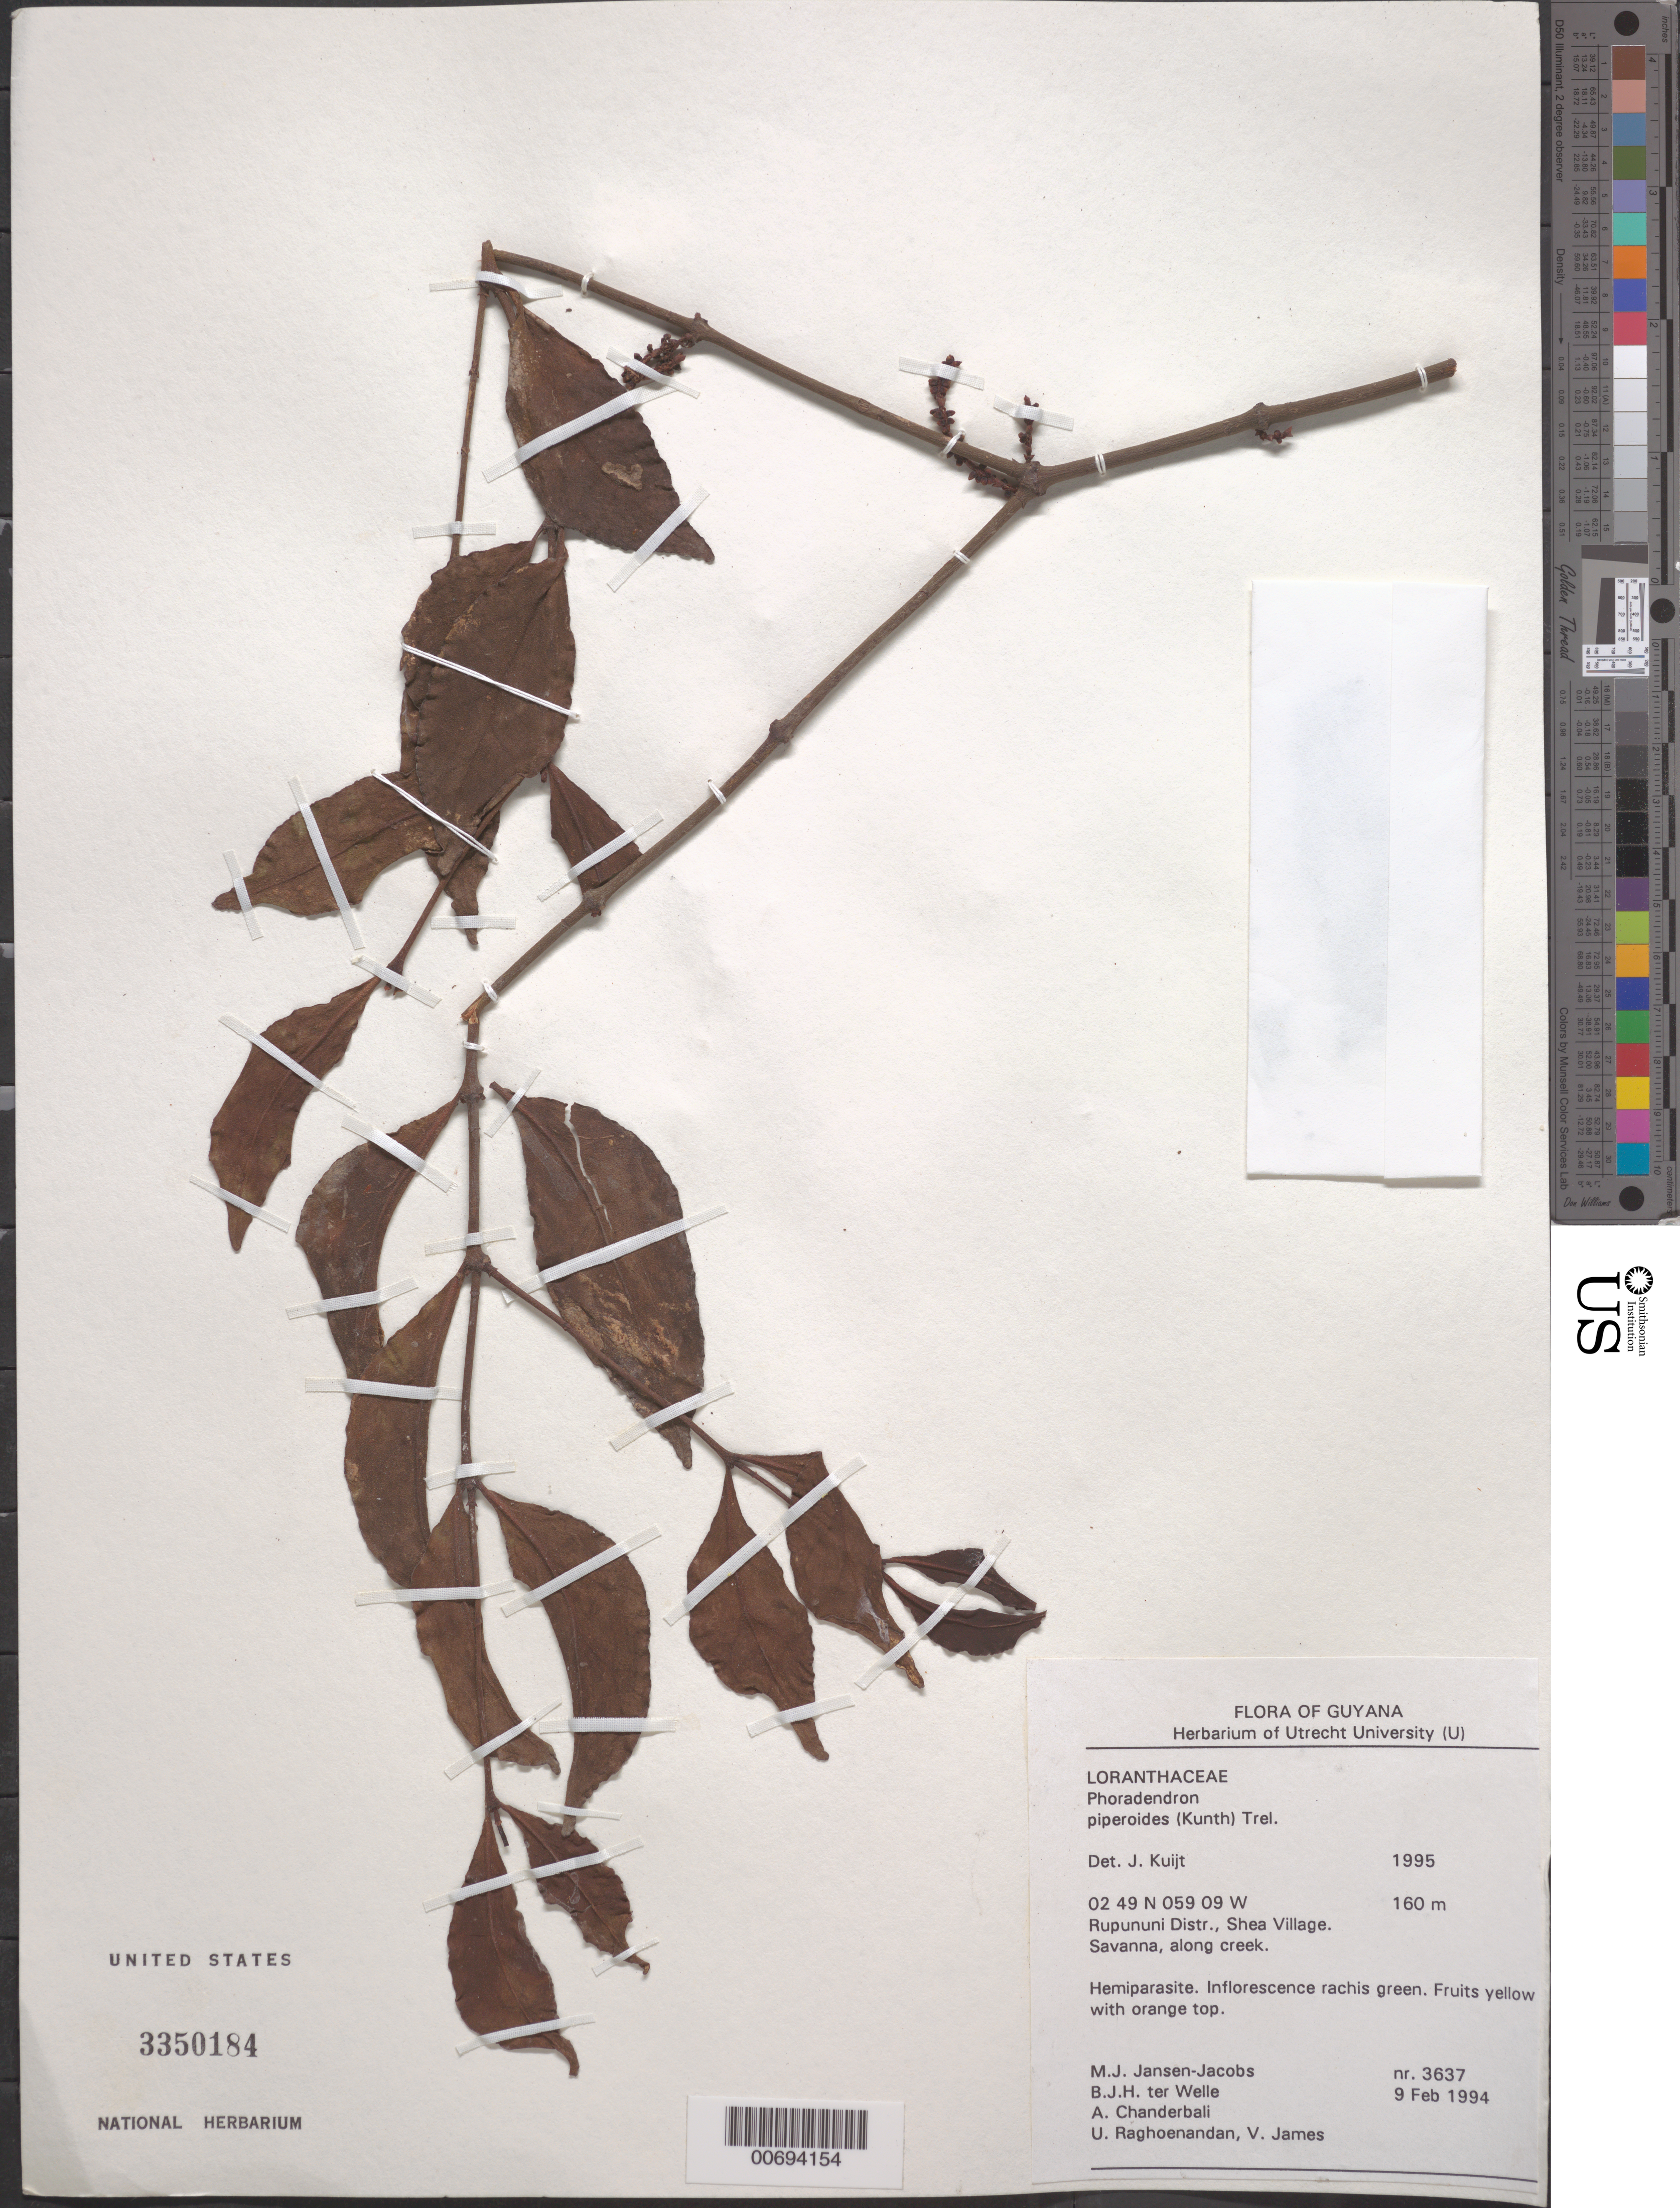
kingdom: Plantae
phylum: Tracheophyta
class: Magnoliopsida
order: Santalales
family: Viscaceae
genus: Phoradendron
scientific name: Phoradendron piperoides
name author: (Kunth) Trel.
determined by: Kuijt, Job, (CANADA)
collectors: M. J. Jansen-Jacobs, B. Welle, A. S. Chanderbali, U. Raghoenandan & V. James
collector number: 3637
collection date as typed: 9-Feb-94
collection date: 1994-02-09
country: Guyana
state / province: U. Takutu-U. Essequibo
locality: Shea Village, Rupununi Dist.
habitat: Savanna along creek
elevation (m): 160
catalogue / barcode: US 3350184